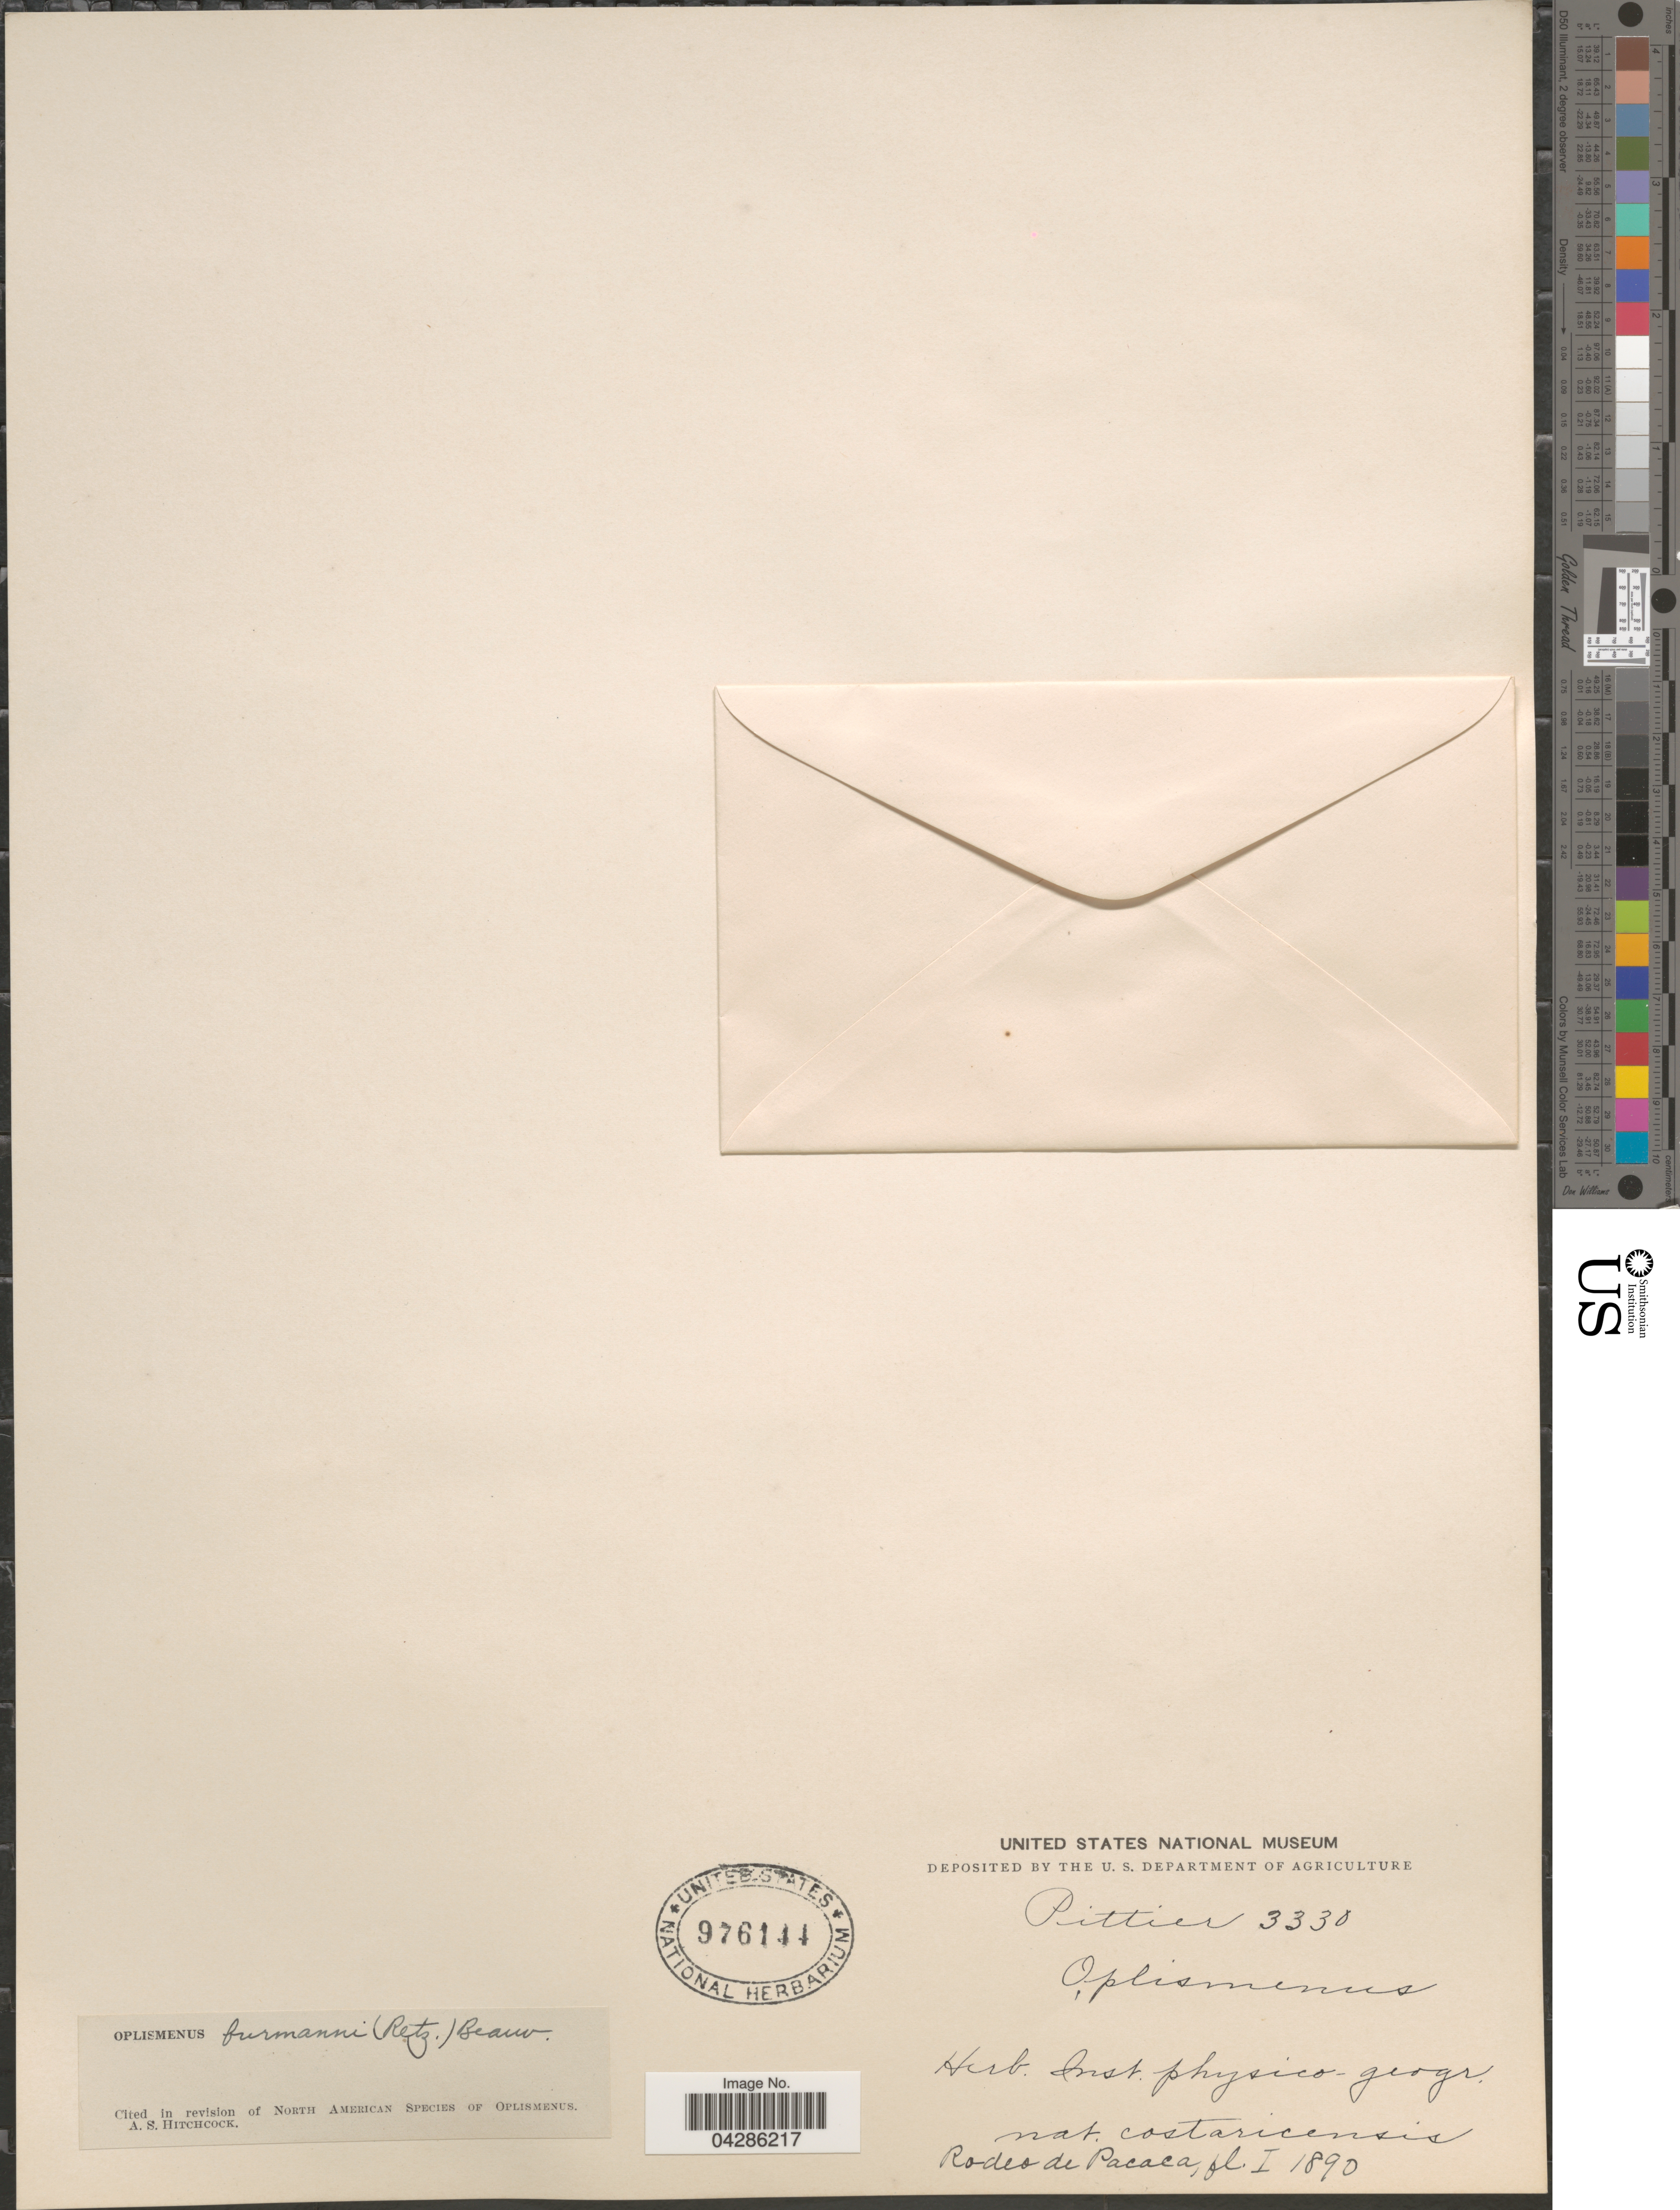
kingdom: Plantae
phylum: Tracheophyta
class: Liliopsida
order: Poales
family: Poaceae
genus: Oplismenus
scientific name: Oplismenus burmannii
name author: (Retz.) P. Beauv.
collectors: Pittier, --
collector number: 3330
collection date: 1890-01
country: Costa Rica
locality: Rodeo de Pacaca.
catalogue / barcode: US 976144